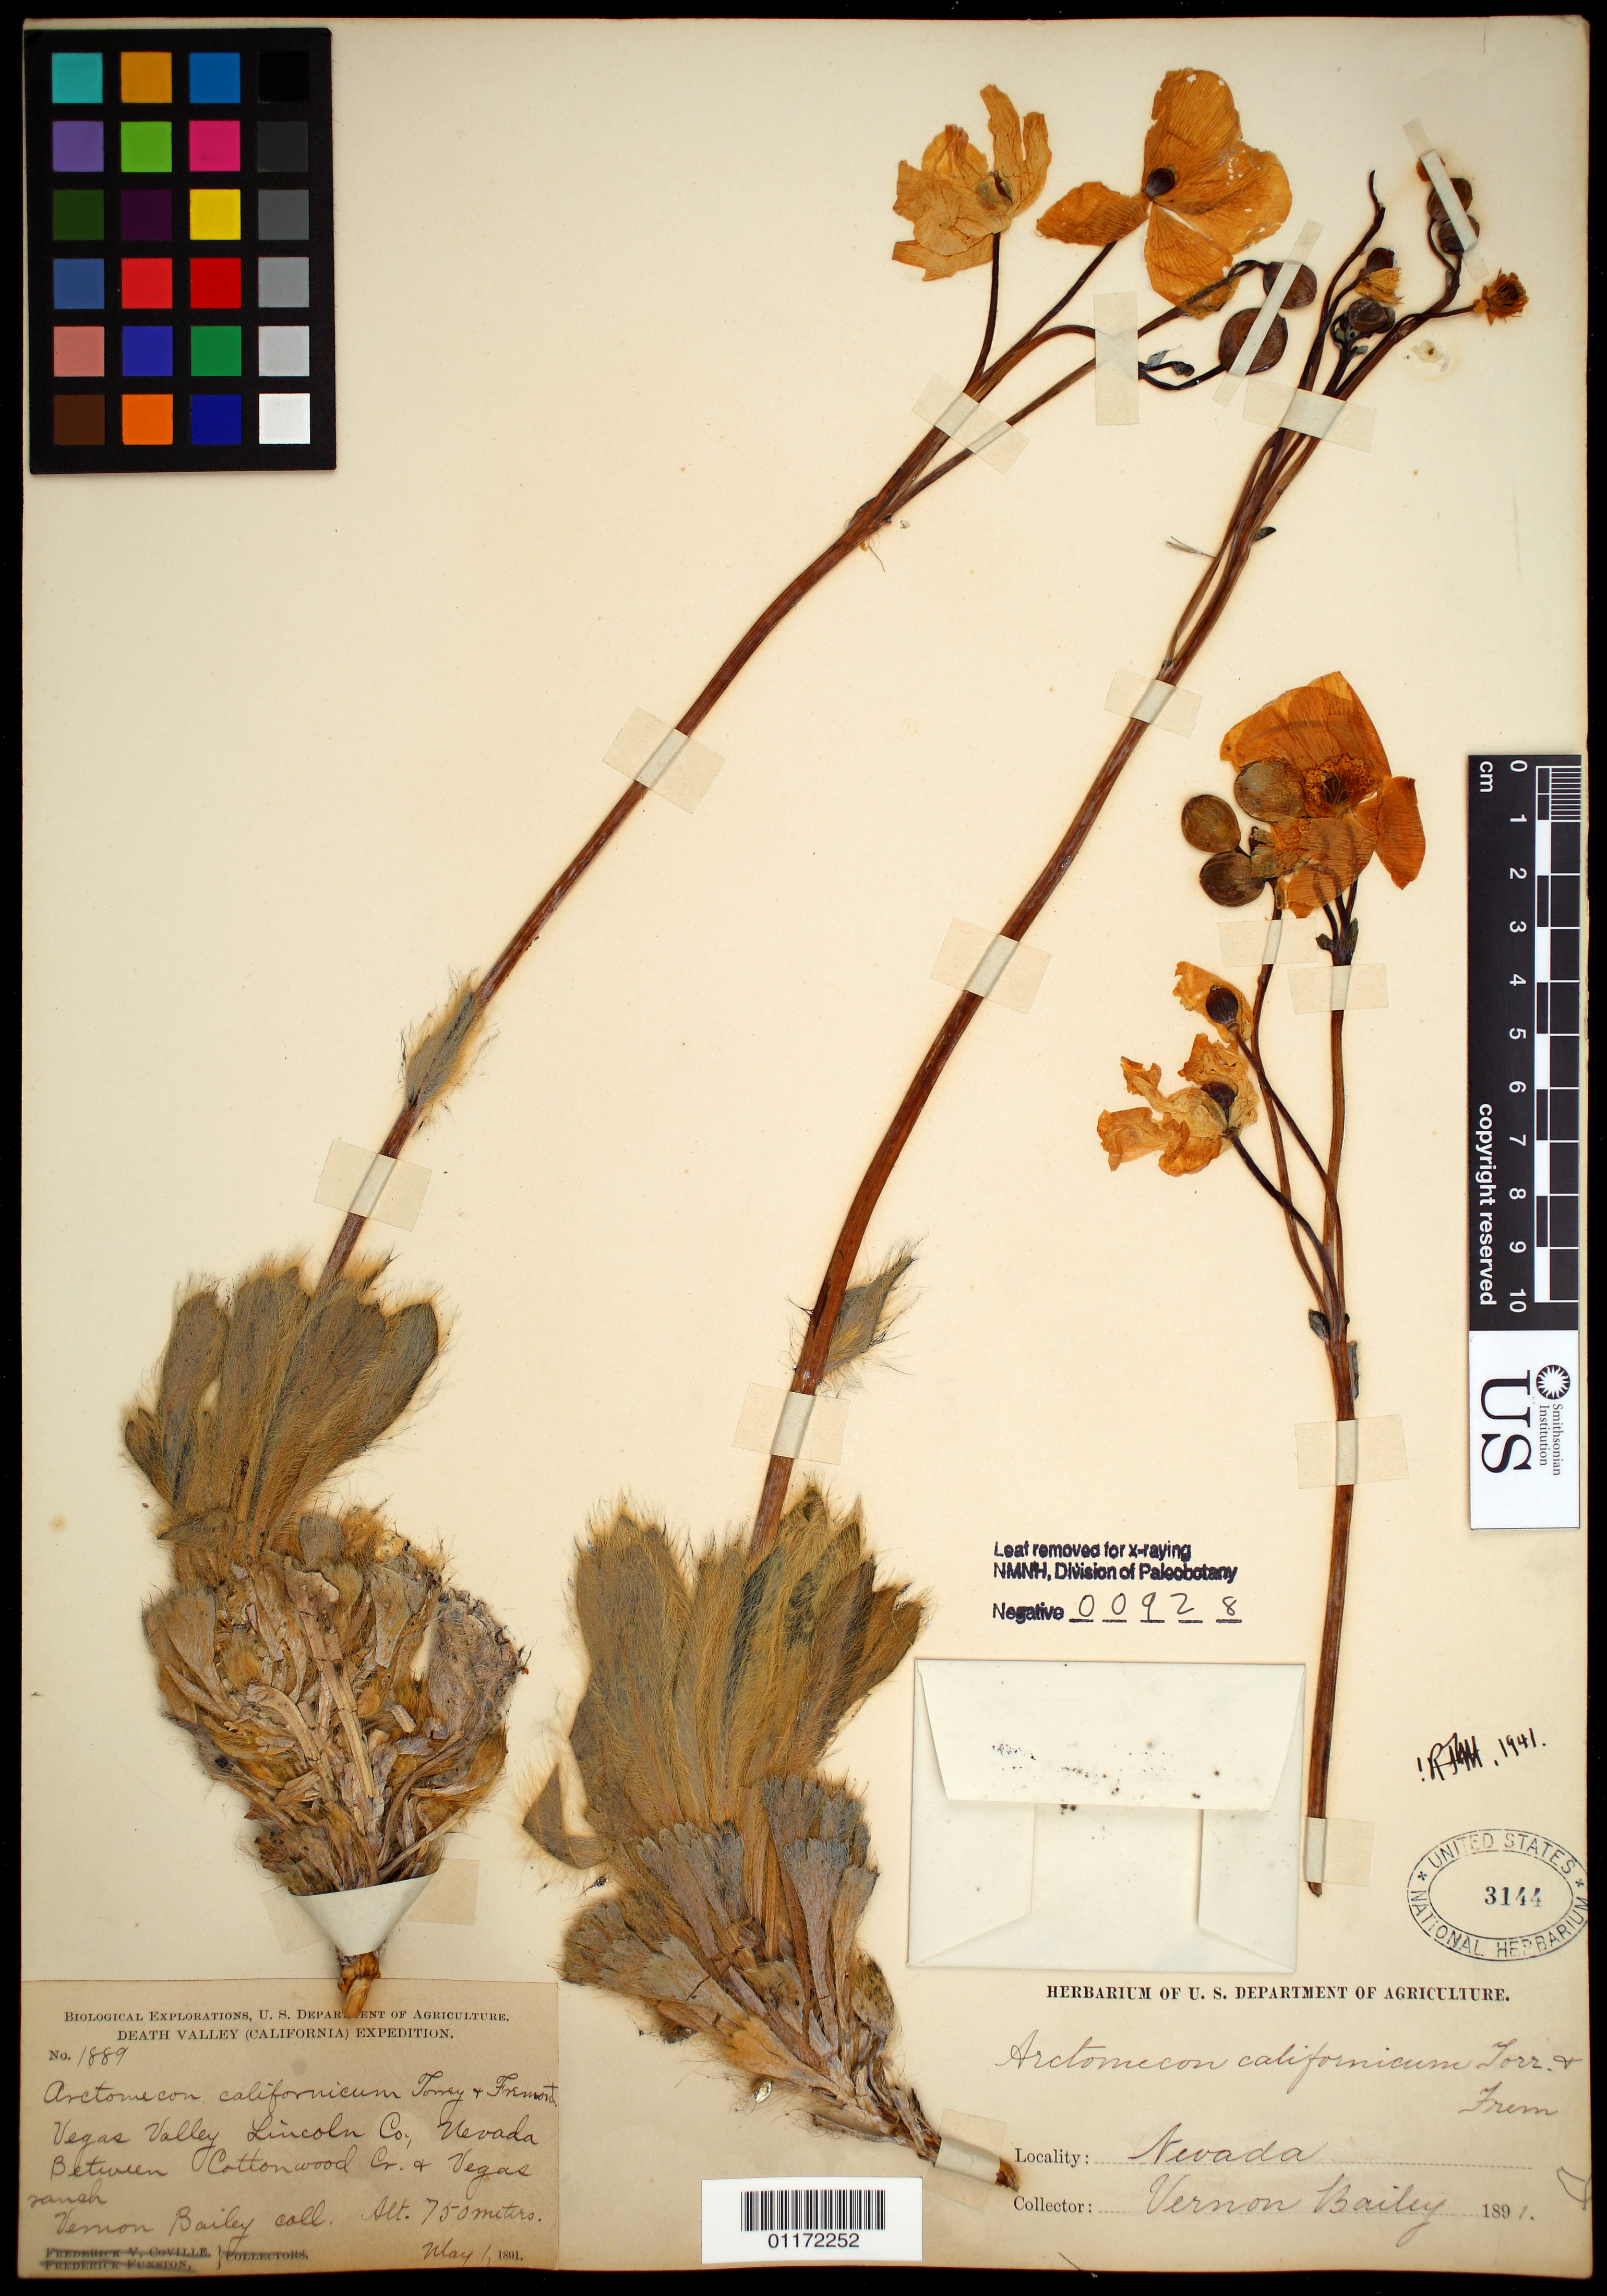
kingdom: Plantae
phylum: Tracheophyta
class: Magnoliopsida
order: Ranunculales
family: Papaveraceae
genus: Arctomecon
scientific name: Arctomecon californica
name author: Torr. & Frém.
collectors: V. O. Bailey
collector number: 1889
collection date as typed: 02 May 1891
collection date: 1891-05-02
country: United States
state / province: Nevada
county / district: Lincoln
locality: Vegas Valley. Between Cottonwood Creek and Vegas Ranch.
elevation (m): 750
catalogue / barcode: US 3144